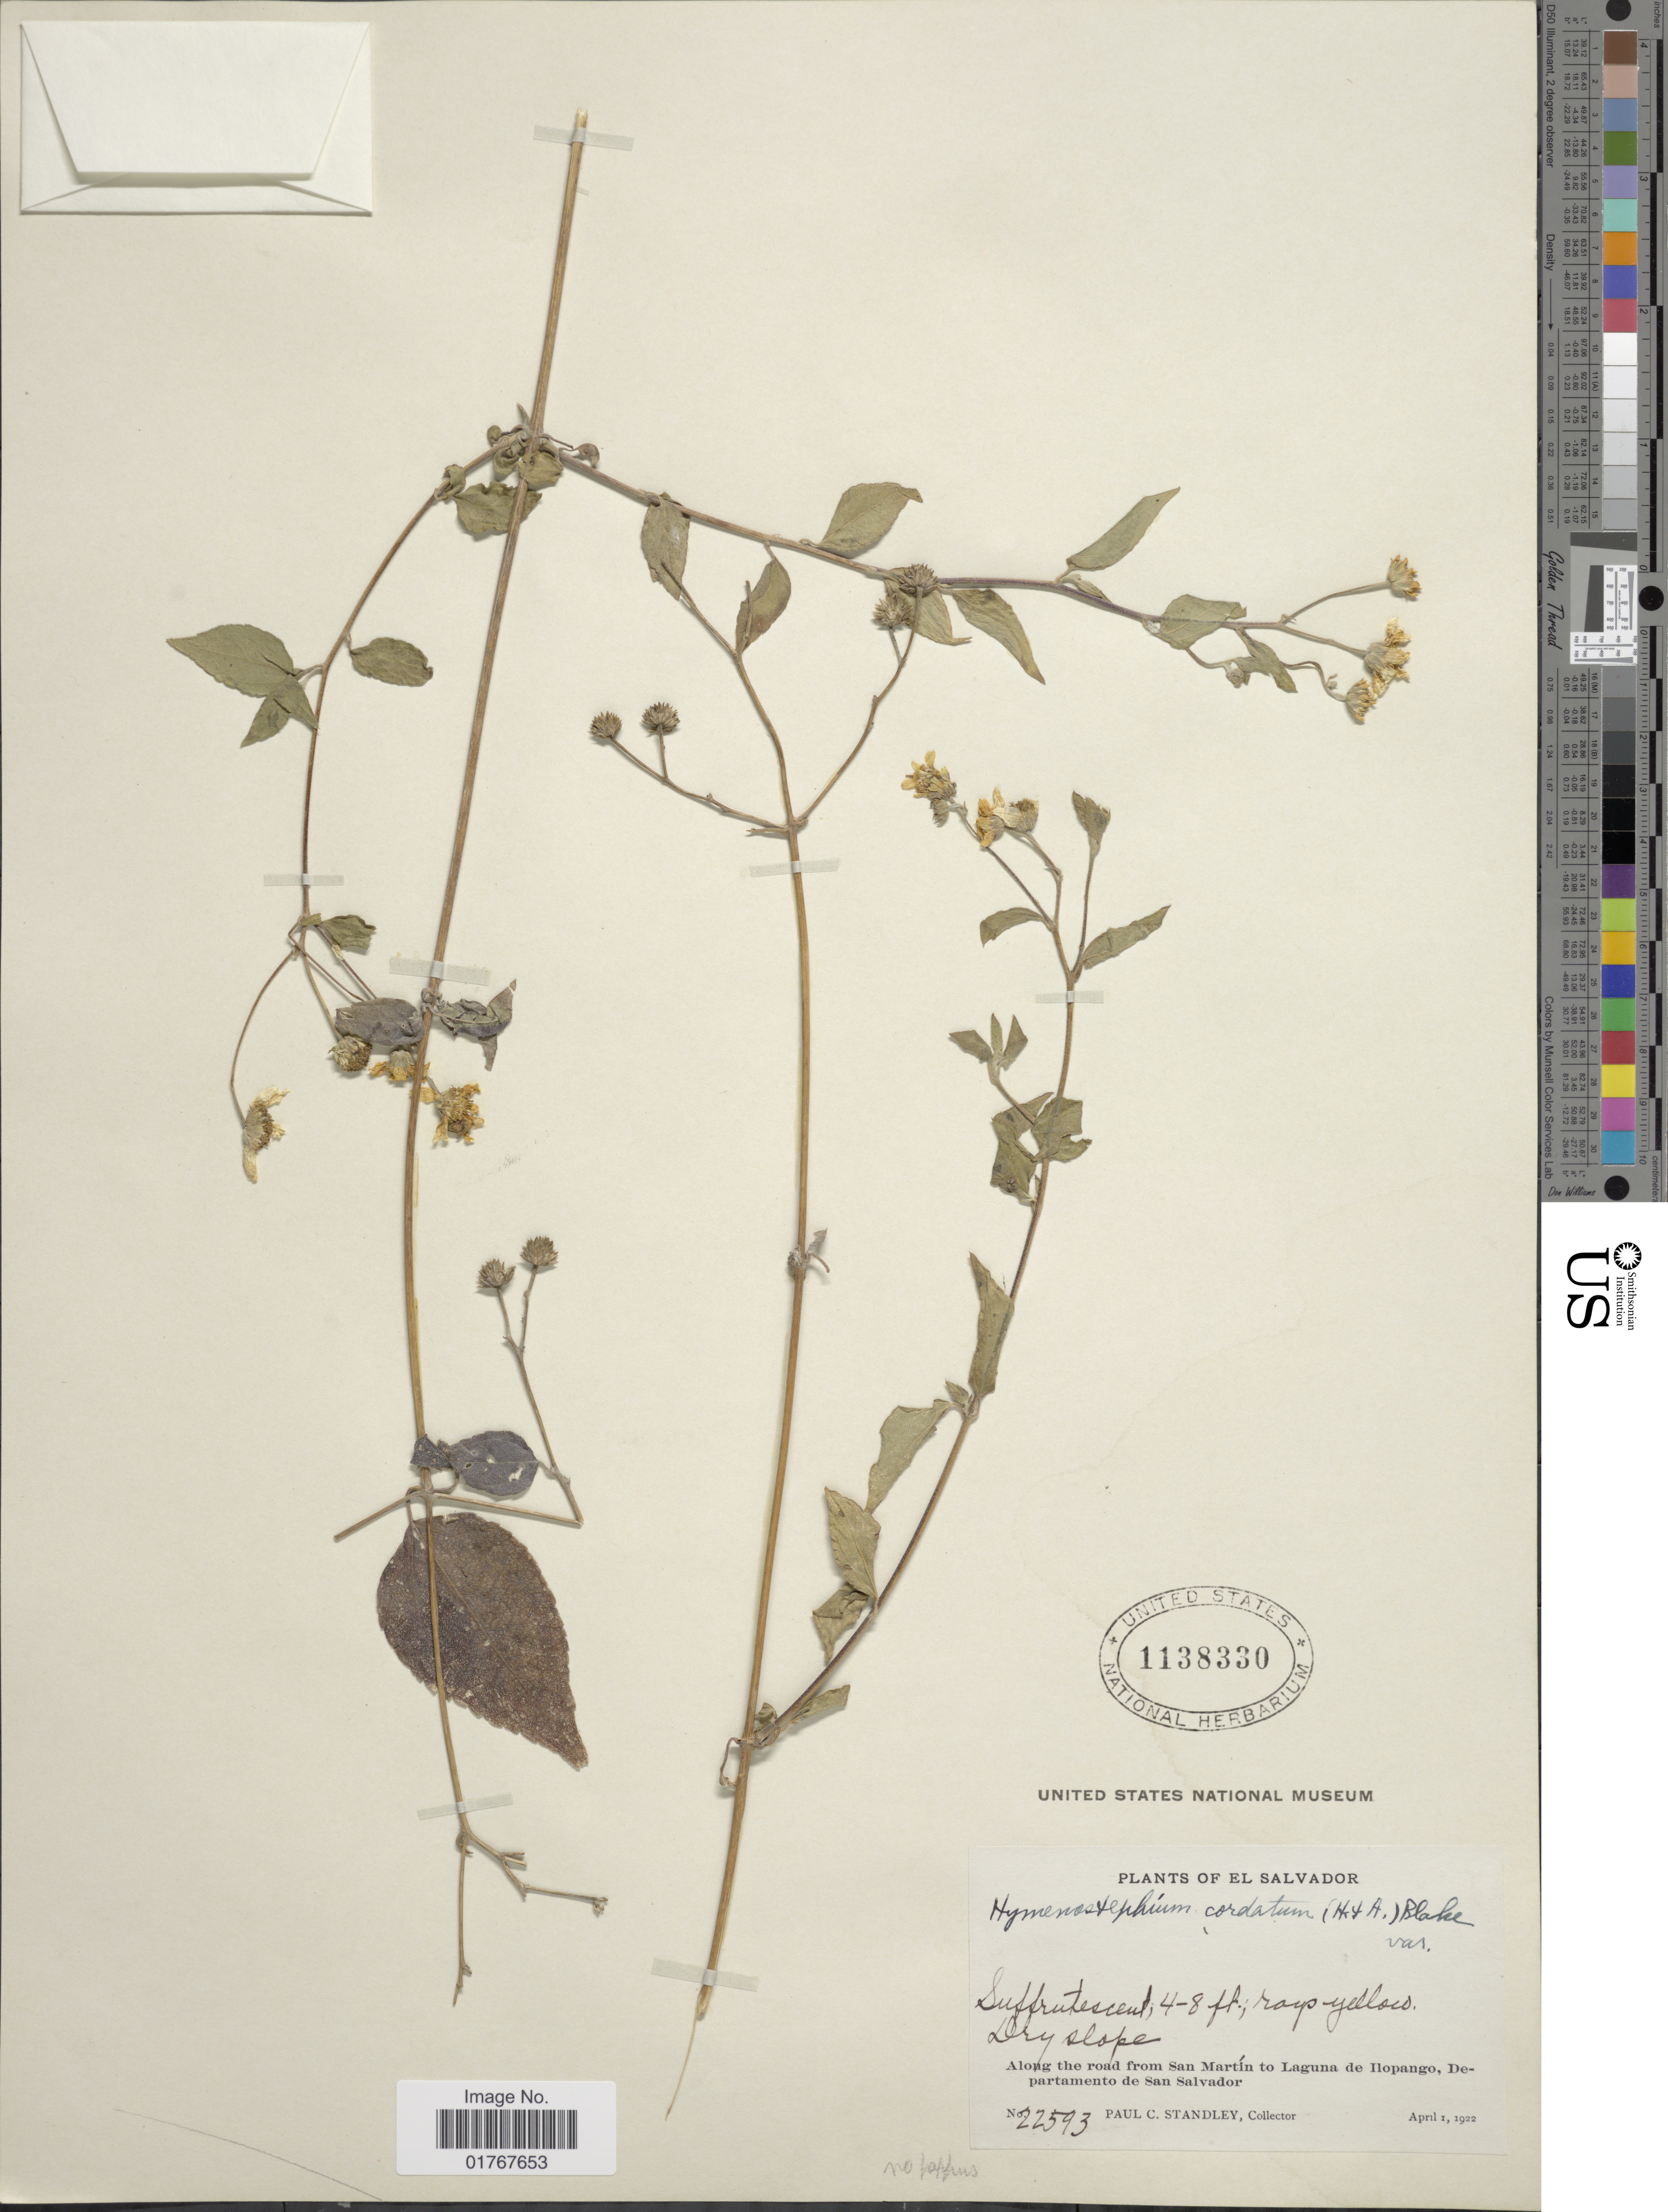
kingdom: Plantae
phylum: Tracheophyta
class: Magnoliopsida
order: Asterales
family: Asteraceae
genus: Viguiera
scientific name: Viguiera cordata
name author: (Hook. & Arn.) D'Arcy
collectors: P. C. Standley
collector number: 22593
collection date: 1922-04-01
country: El Salvador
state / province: San Salvador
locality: Dry slope, Along the road from San Martín to Laguna de Ilopango, Departamento de San Salvador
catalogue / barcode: US 1138330